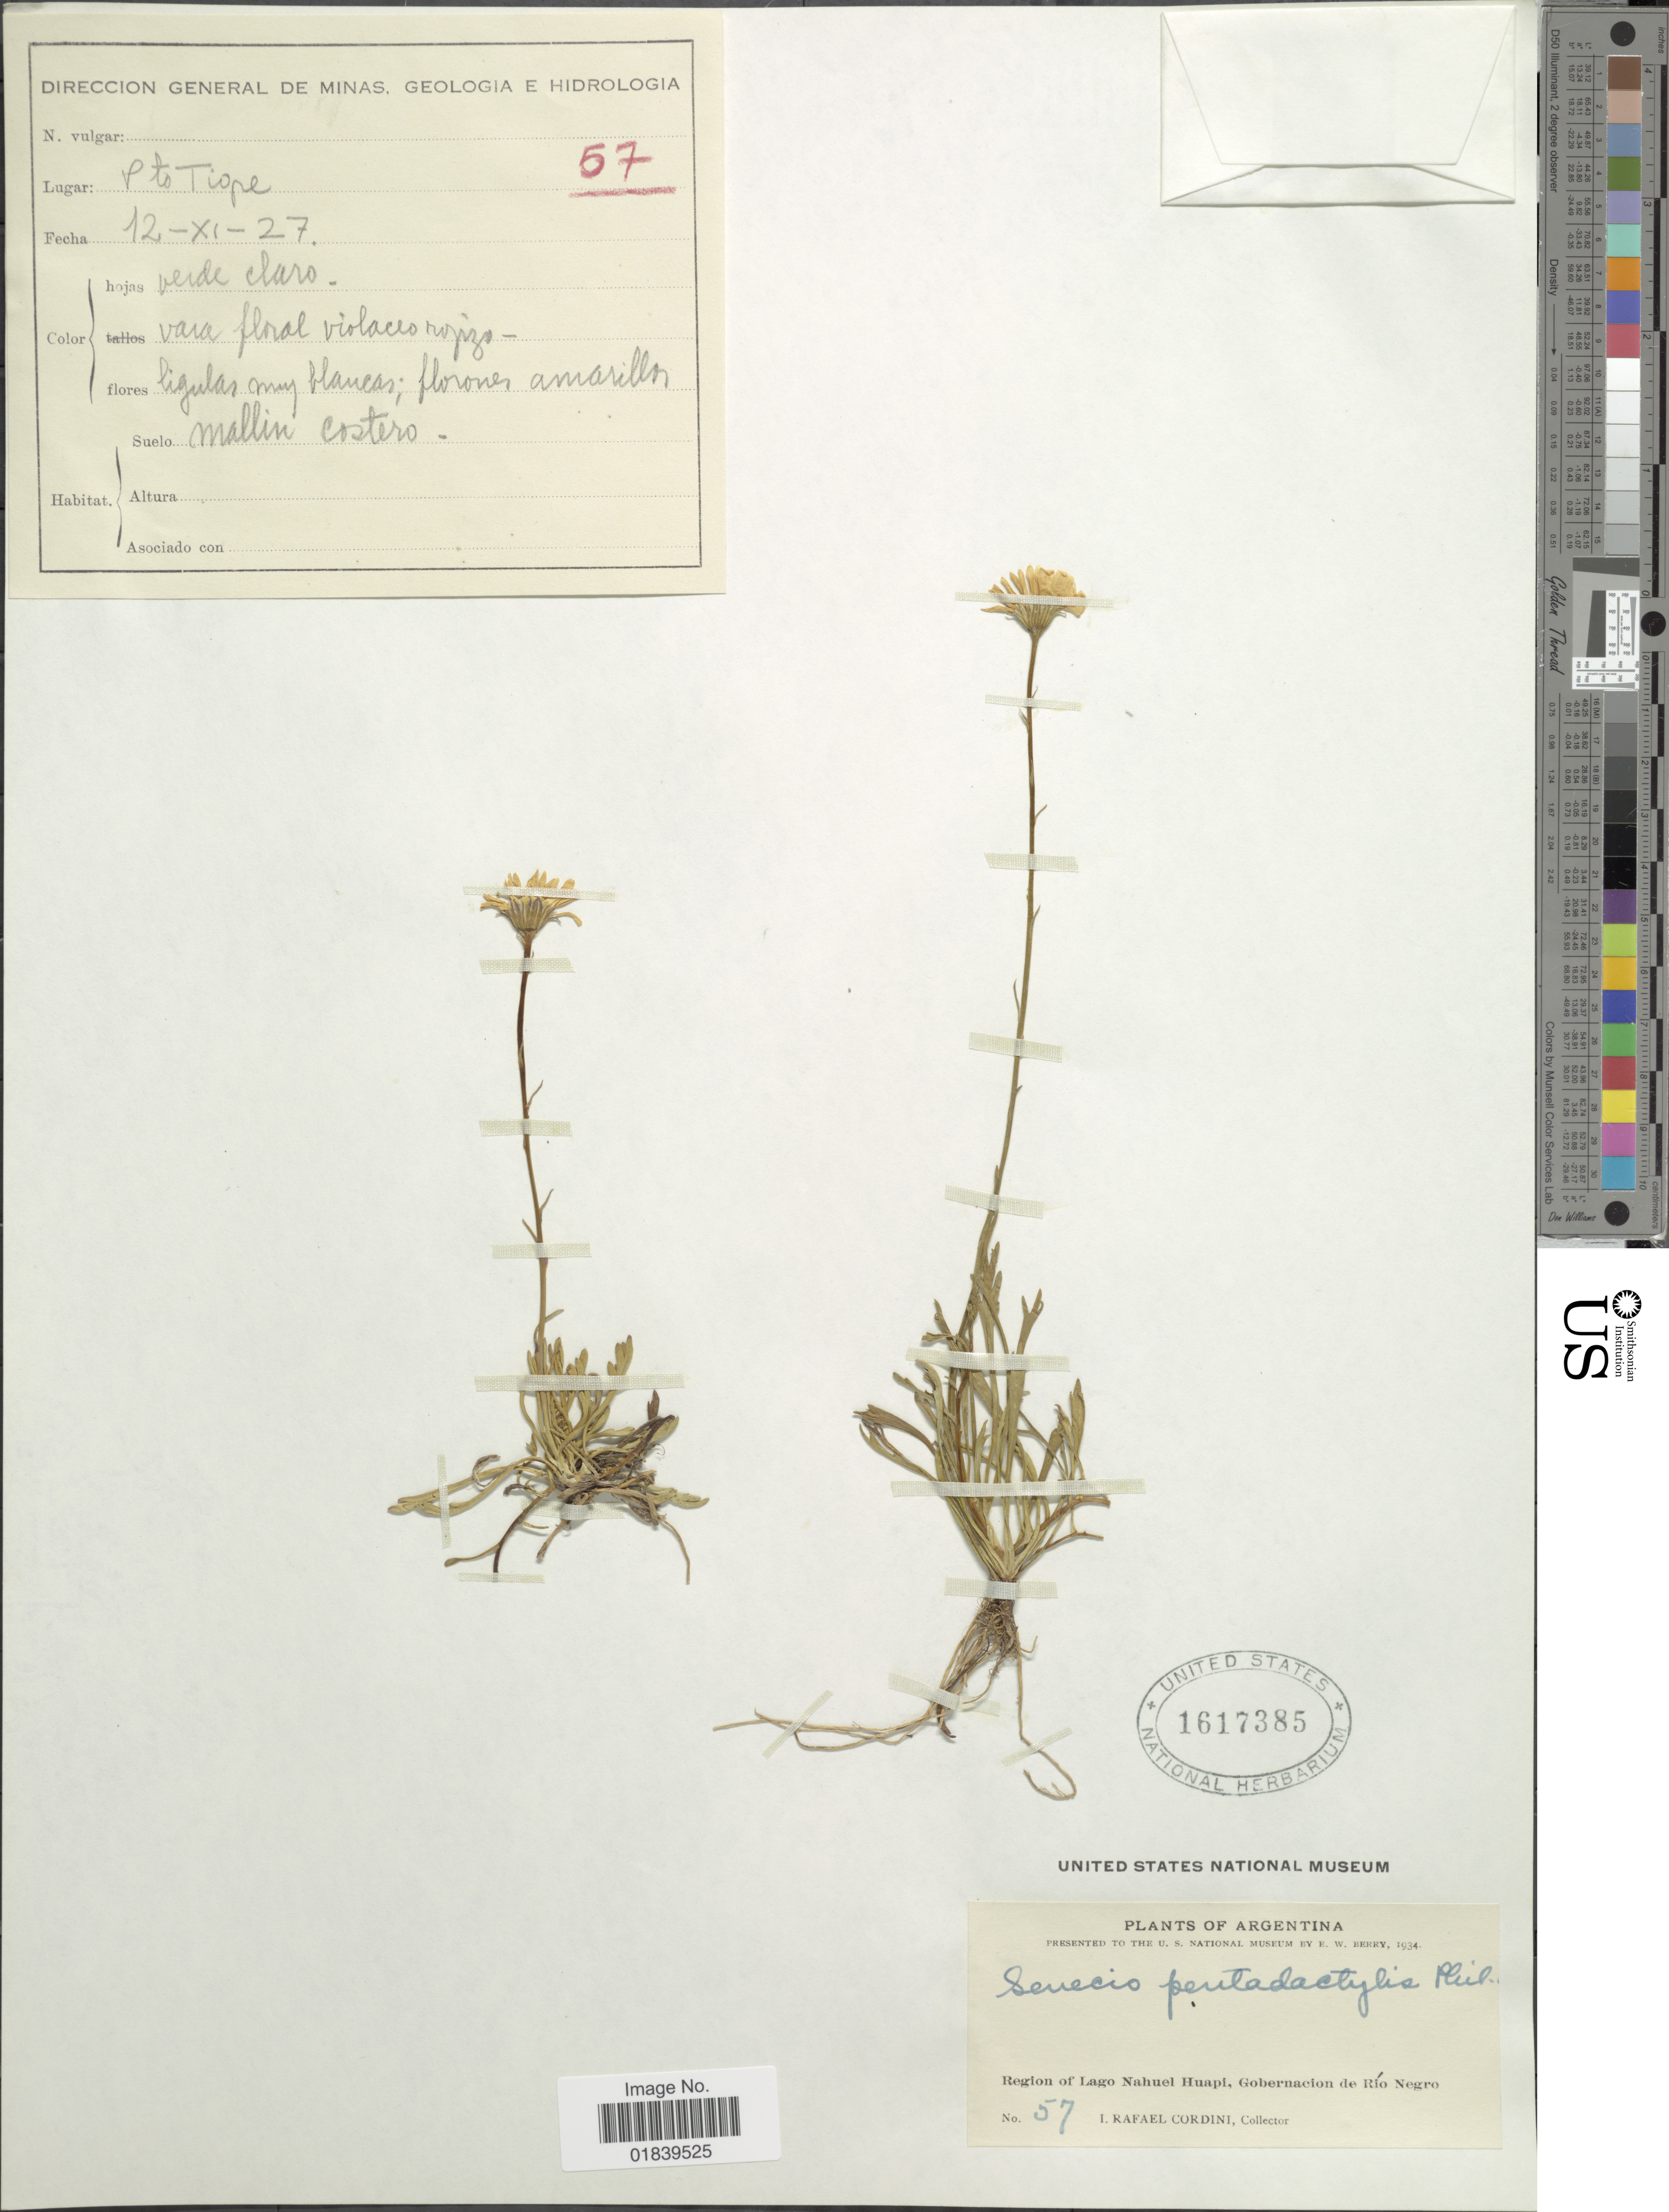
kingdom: Plantae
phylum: Tracheophyta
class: Magnoliopsida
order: Asterales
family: Asteraceae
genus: Senecio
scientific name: Senecio trifurcatus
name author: (G. Forst.) Less.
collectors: I. Cordini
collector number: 57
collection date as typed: Transcribed d/m/y: 12/11/27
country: Argentina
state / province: Rio Negro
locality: Argentina. Region of Lago Nahue; Huapi, Gobernacion de Rio Negro.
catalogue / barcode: US 1617385